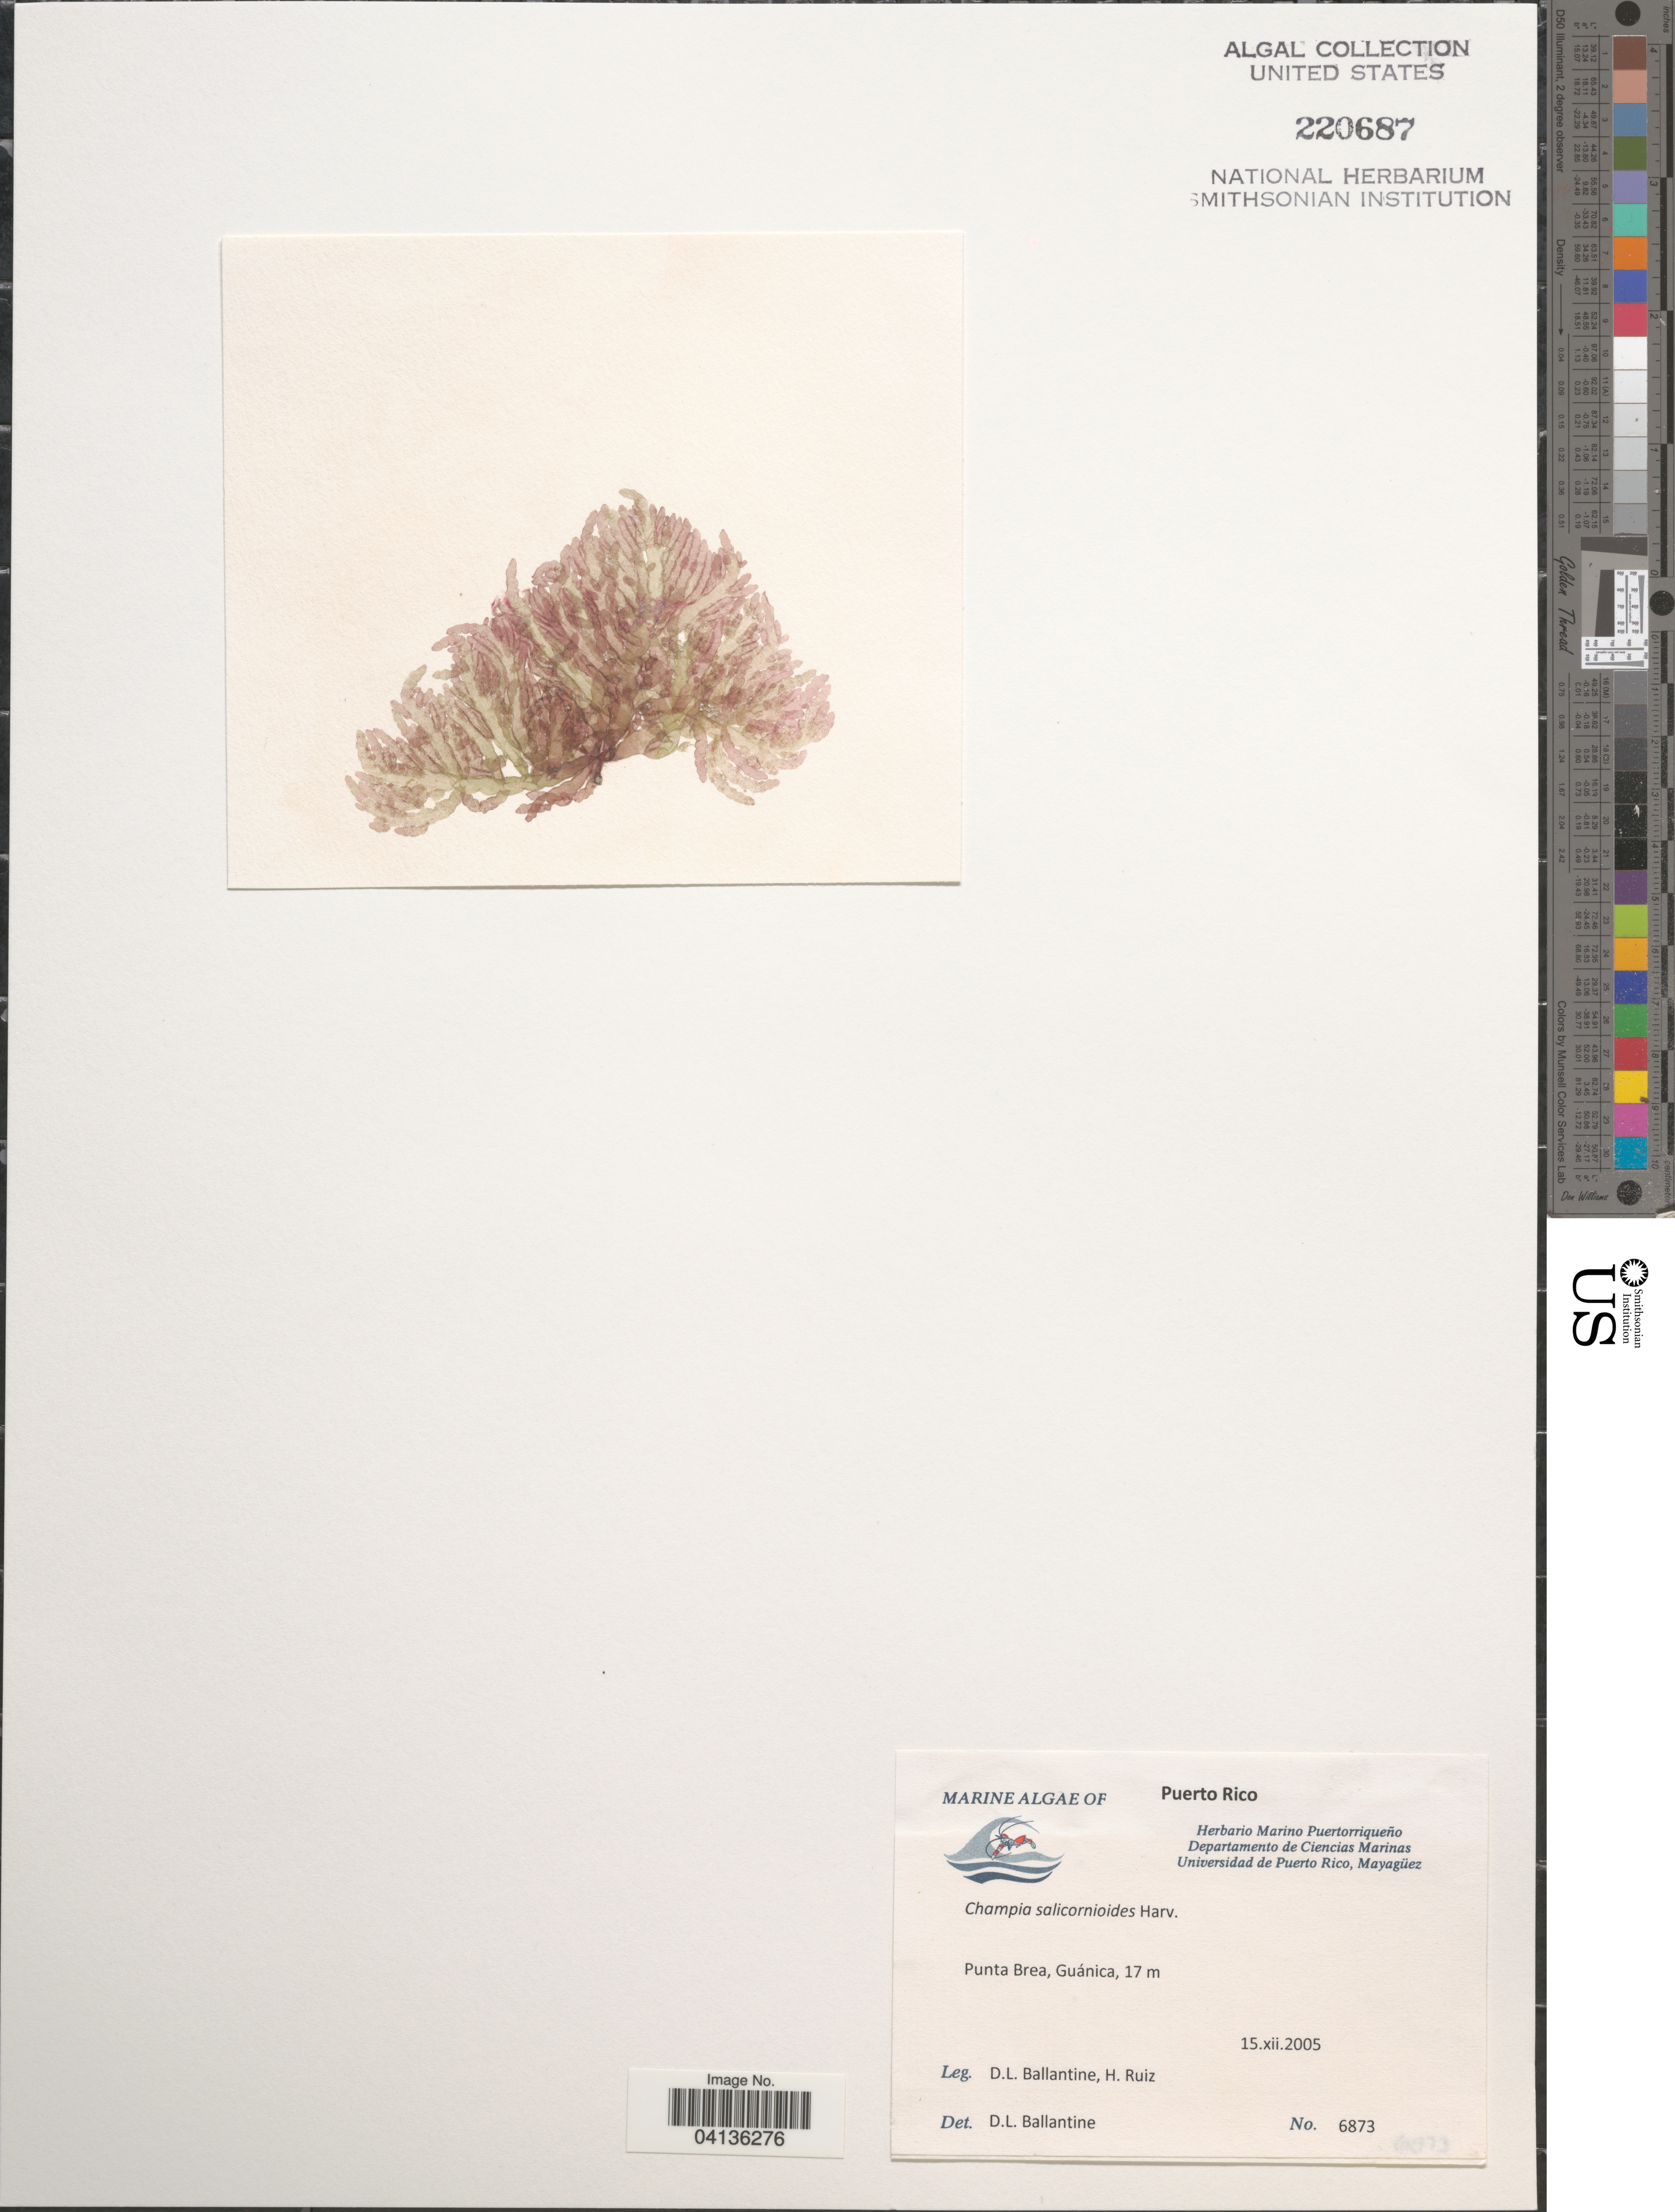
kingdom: Plantae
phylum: Rhodophyta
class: Florideophyceae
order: Rhodymeniales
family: Champiaceae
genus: Champia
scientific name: Champia salicornioides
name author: Harv.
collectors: D.L. Ballantine & H. Ruiz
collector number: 6873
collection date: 2005-12-15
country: Puerto Rico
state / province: Guánica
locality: Punta Brea.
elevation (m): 17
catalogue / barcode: US 220687